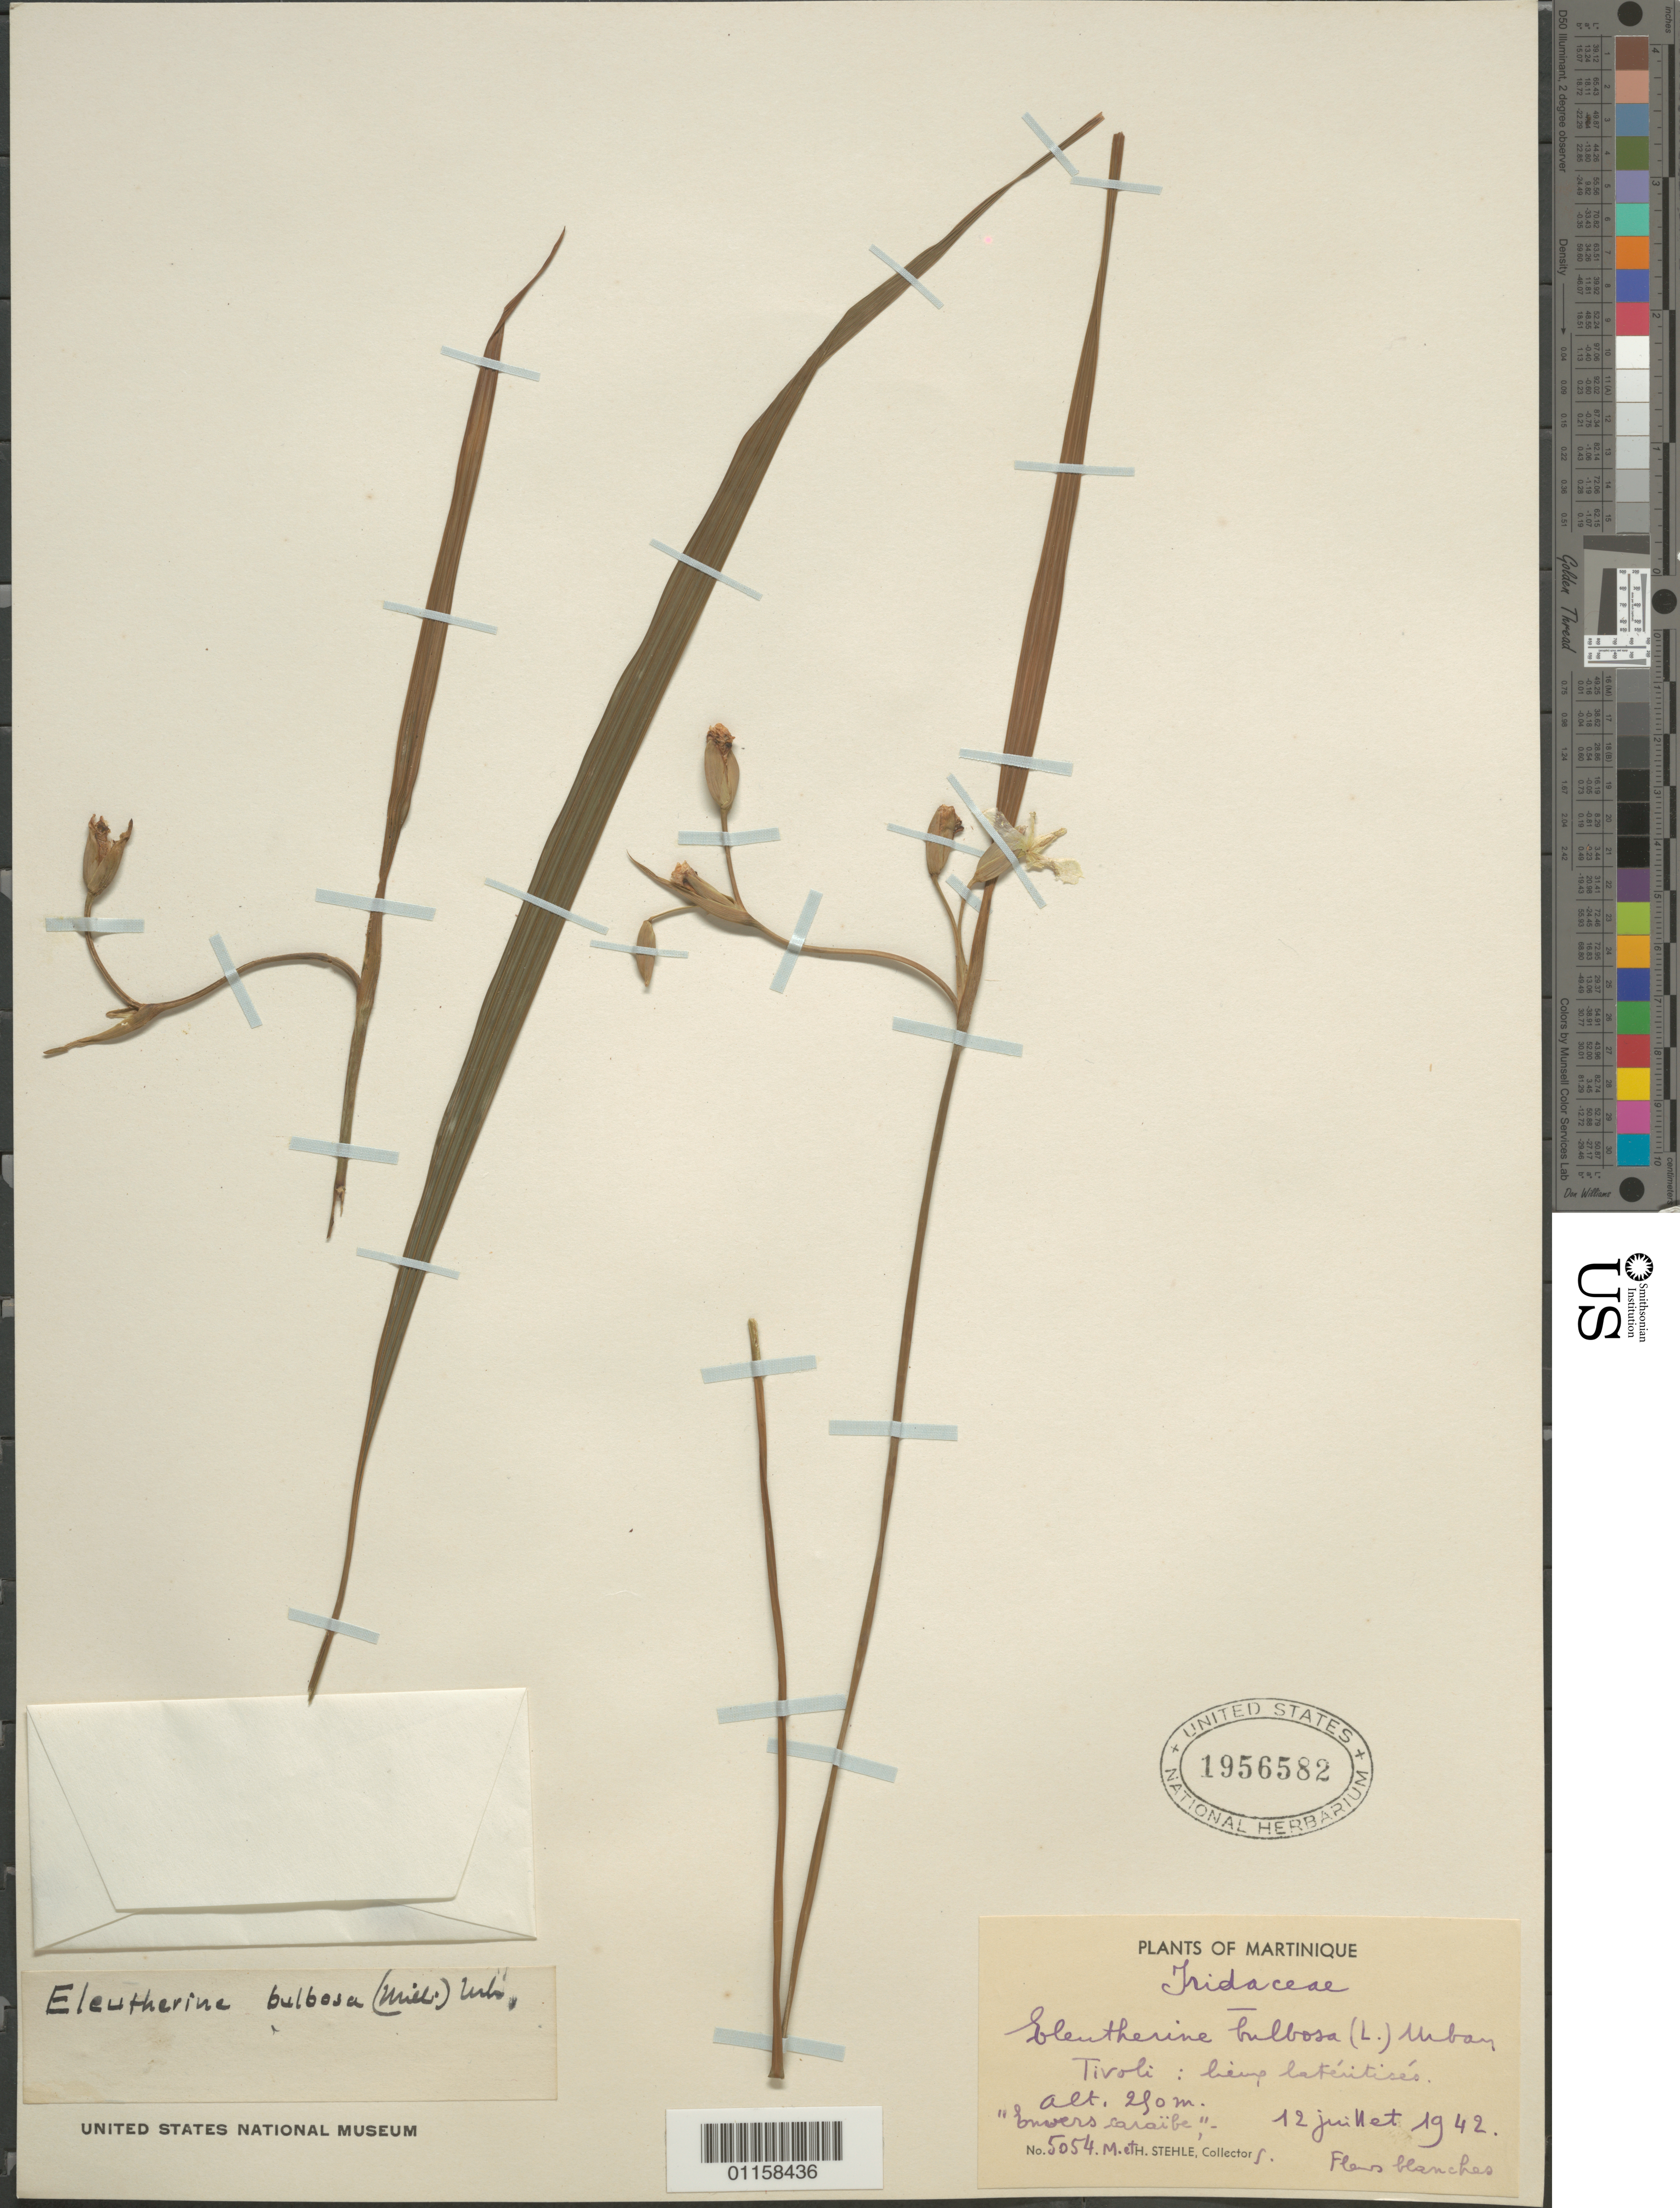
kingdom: Plantae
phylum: Tracheophyta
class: Liliopsida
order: Asparagales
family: Iridaceae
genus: Eleutherine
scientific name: Eleutherine bulbosa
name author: (Mill.) Urb.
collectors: H. Stehlé & M. Stehlé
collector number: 5054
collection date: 1942-07-12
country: Martinique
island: Martinique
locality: Tivoli.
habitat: Latéritisés.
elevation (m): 250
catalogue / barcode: US 1956582